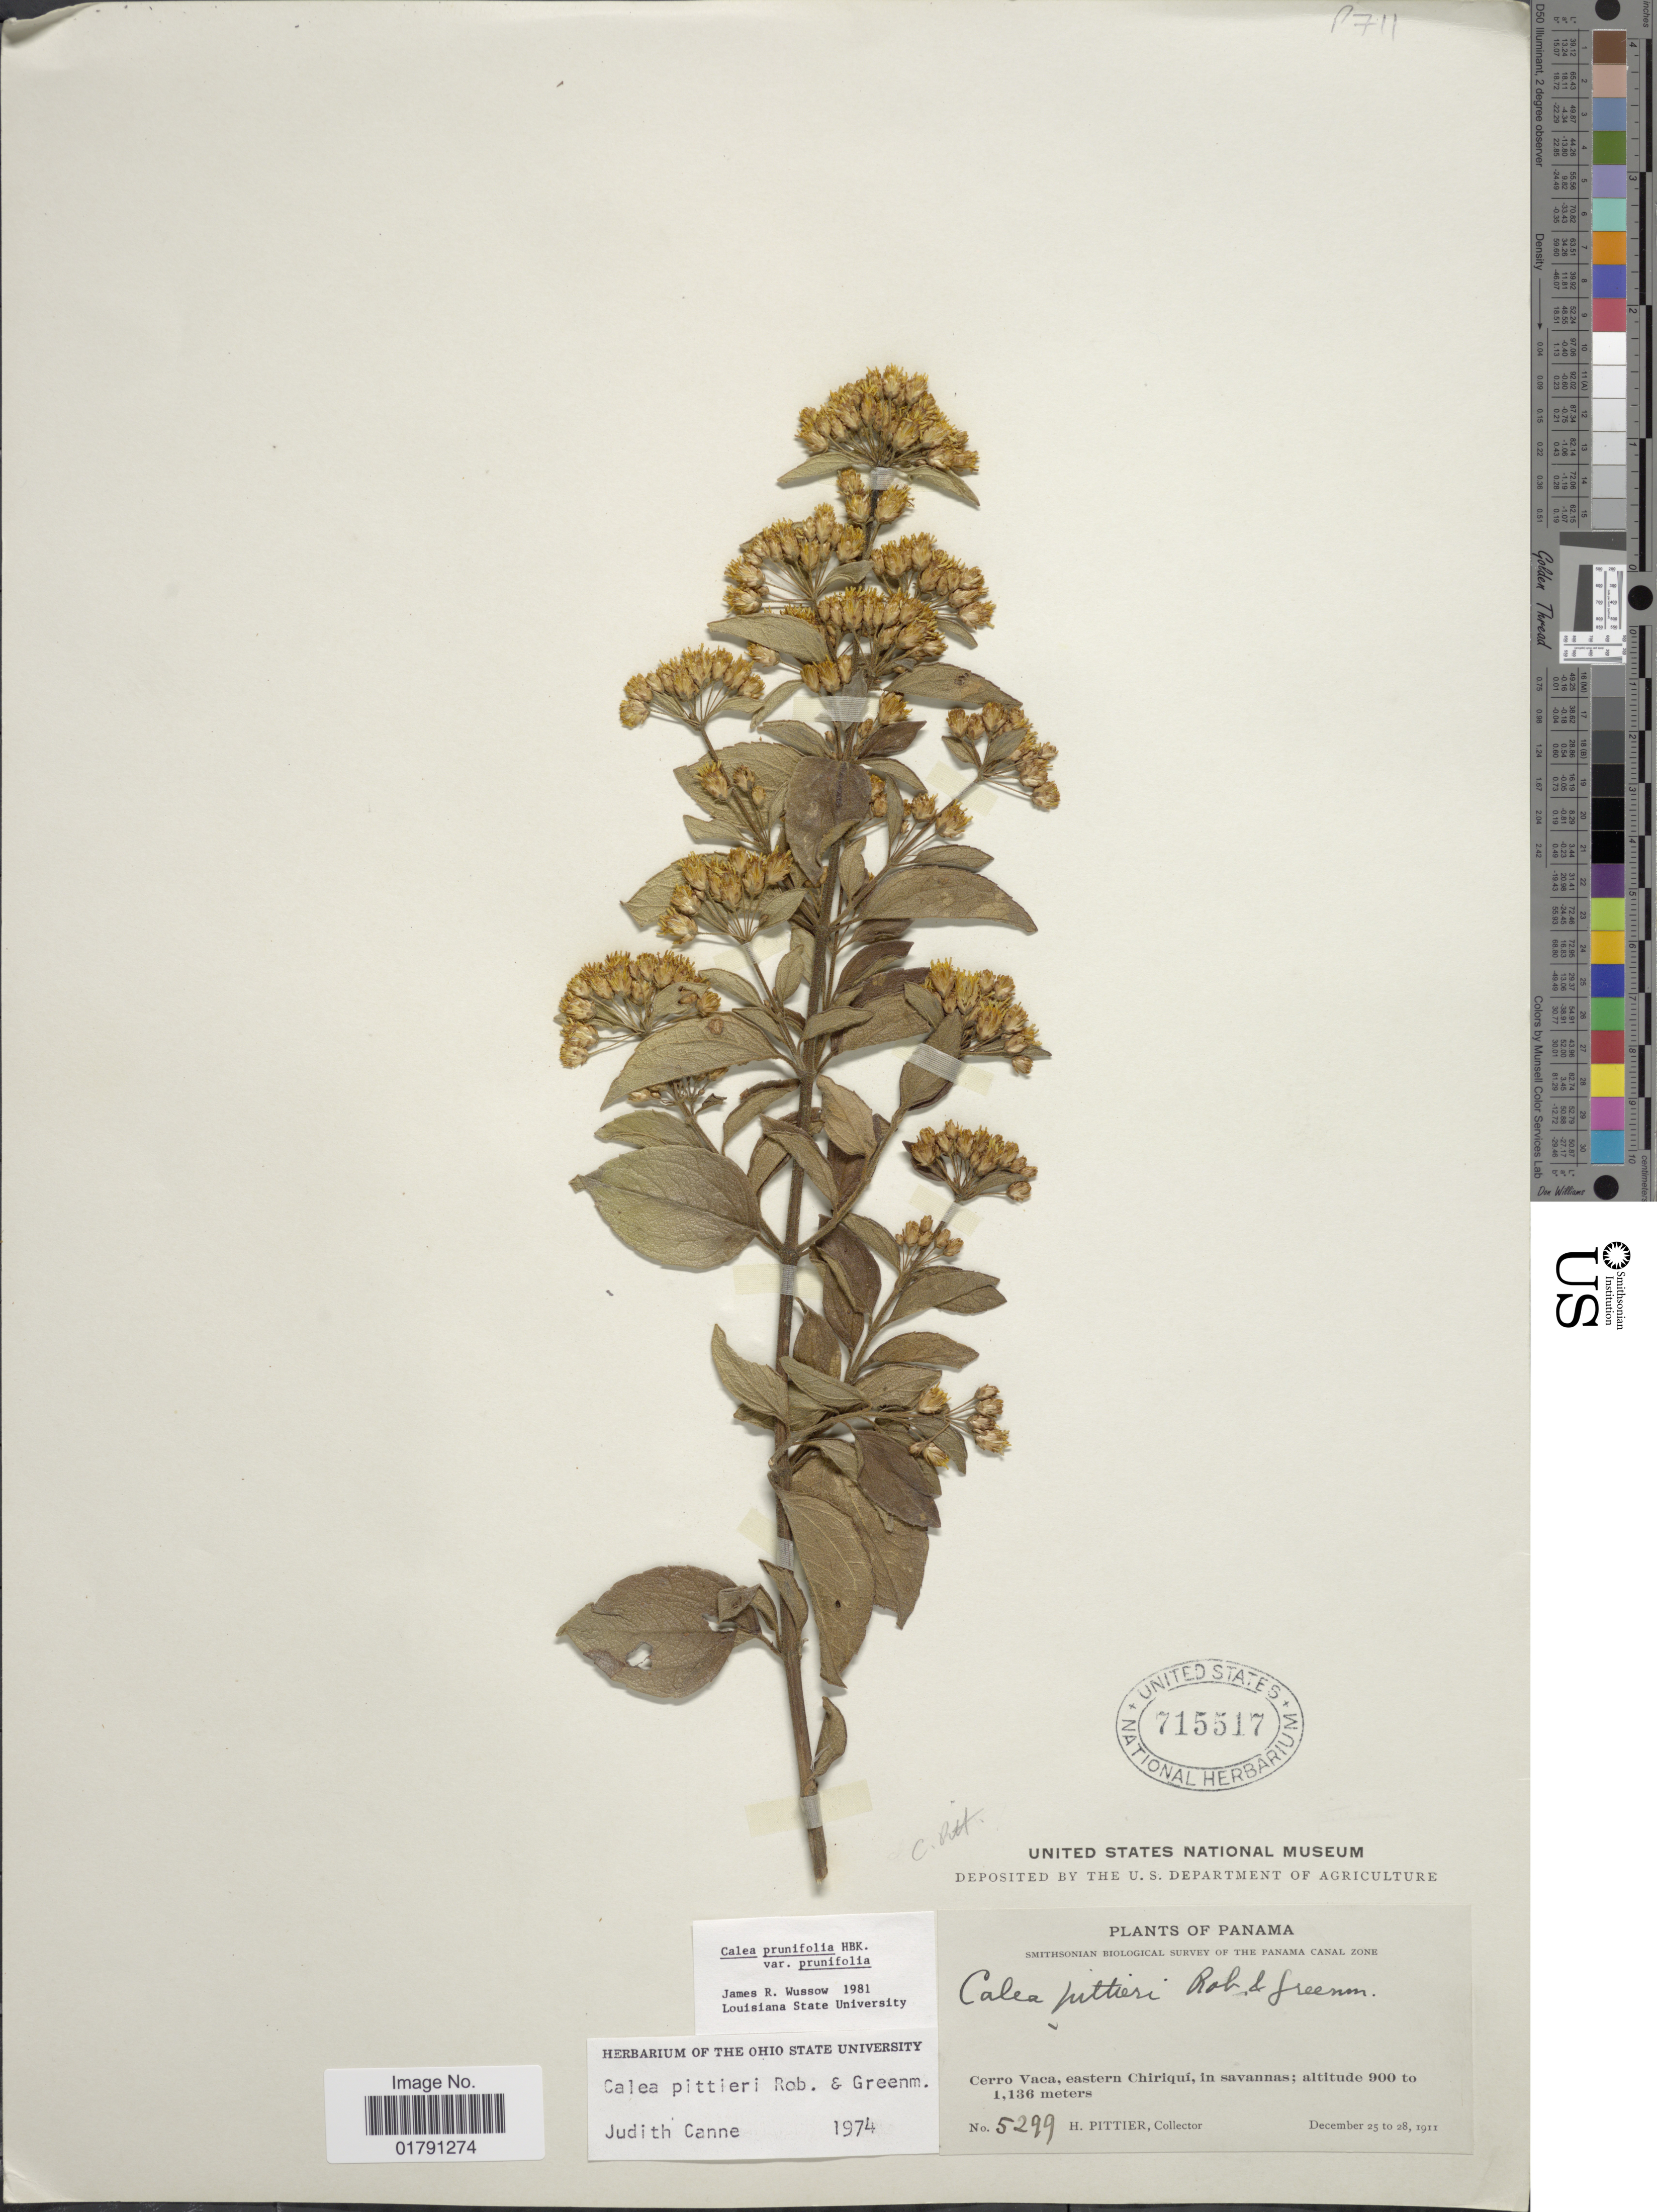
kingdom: Plantae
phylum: Tracheophyta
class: Magnoliopsida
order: Asterales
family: Asteraceae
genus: Calea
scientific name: Calea prunifolia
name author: Kunth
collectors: H. F. Pittier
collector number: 5299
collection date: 1911-12-25/1911-12-28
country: Panama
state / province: Chiriqui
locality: Cerro Vaca, eastern Chiriqui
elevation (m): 900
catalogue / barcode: US 715517